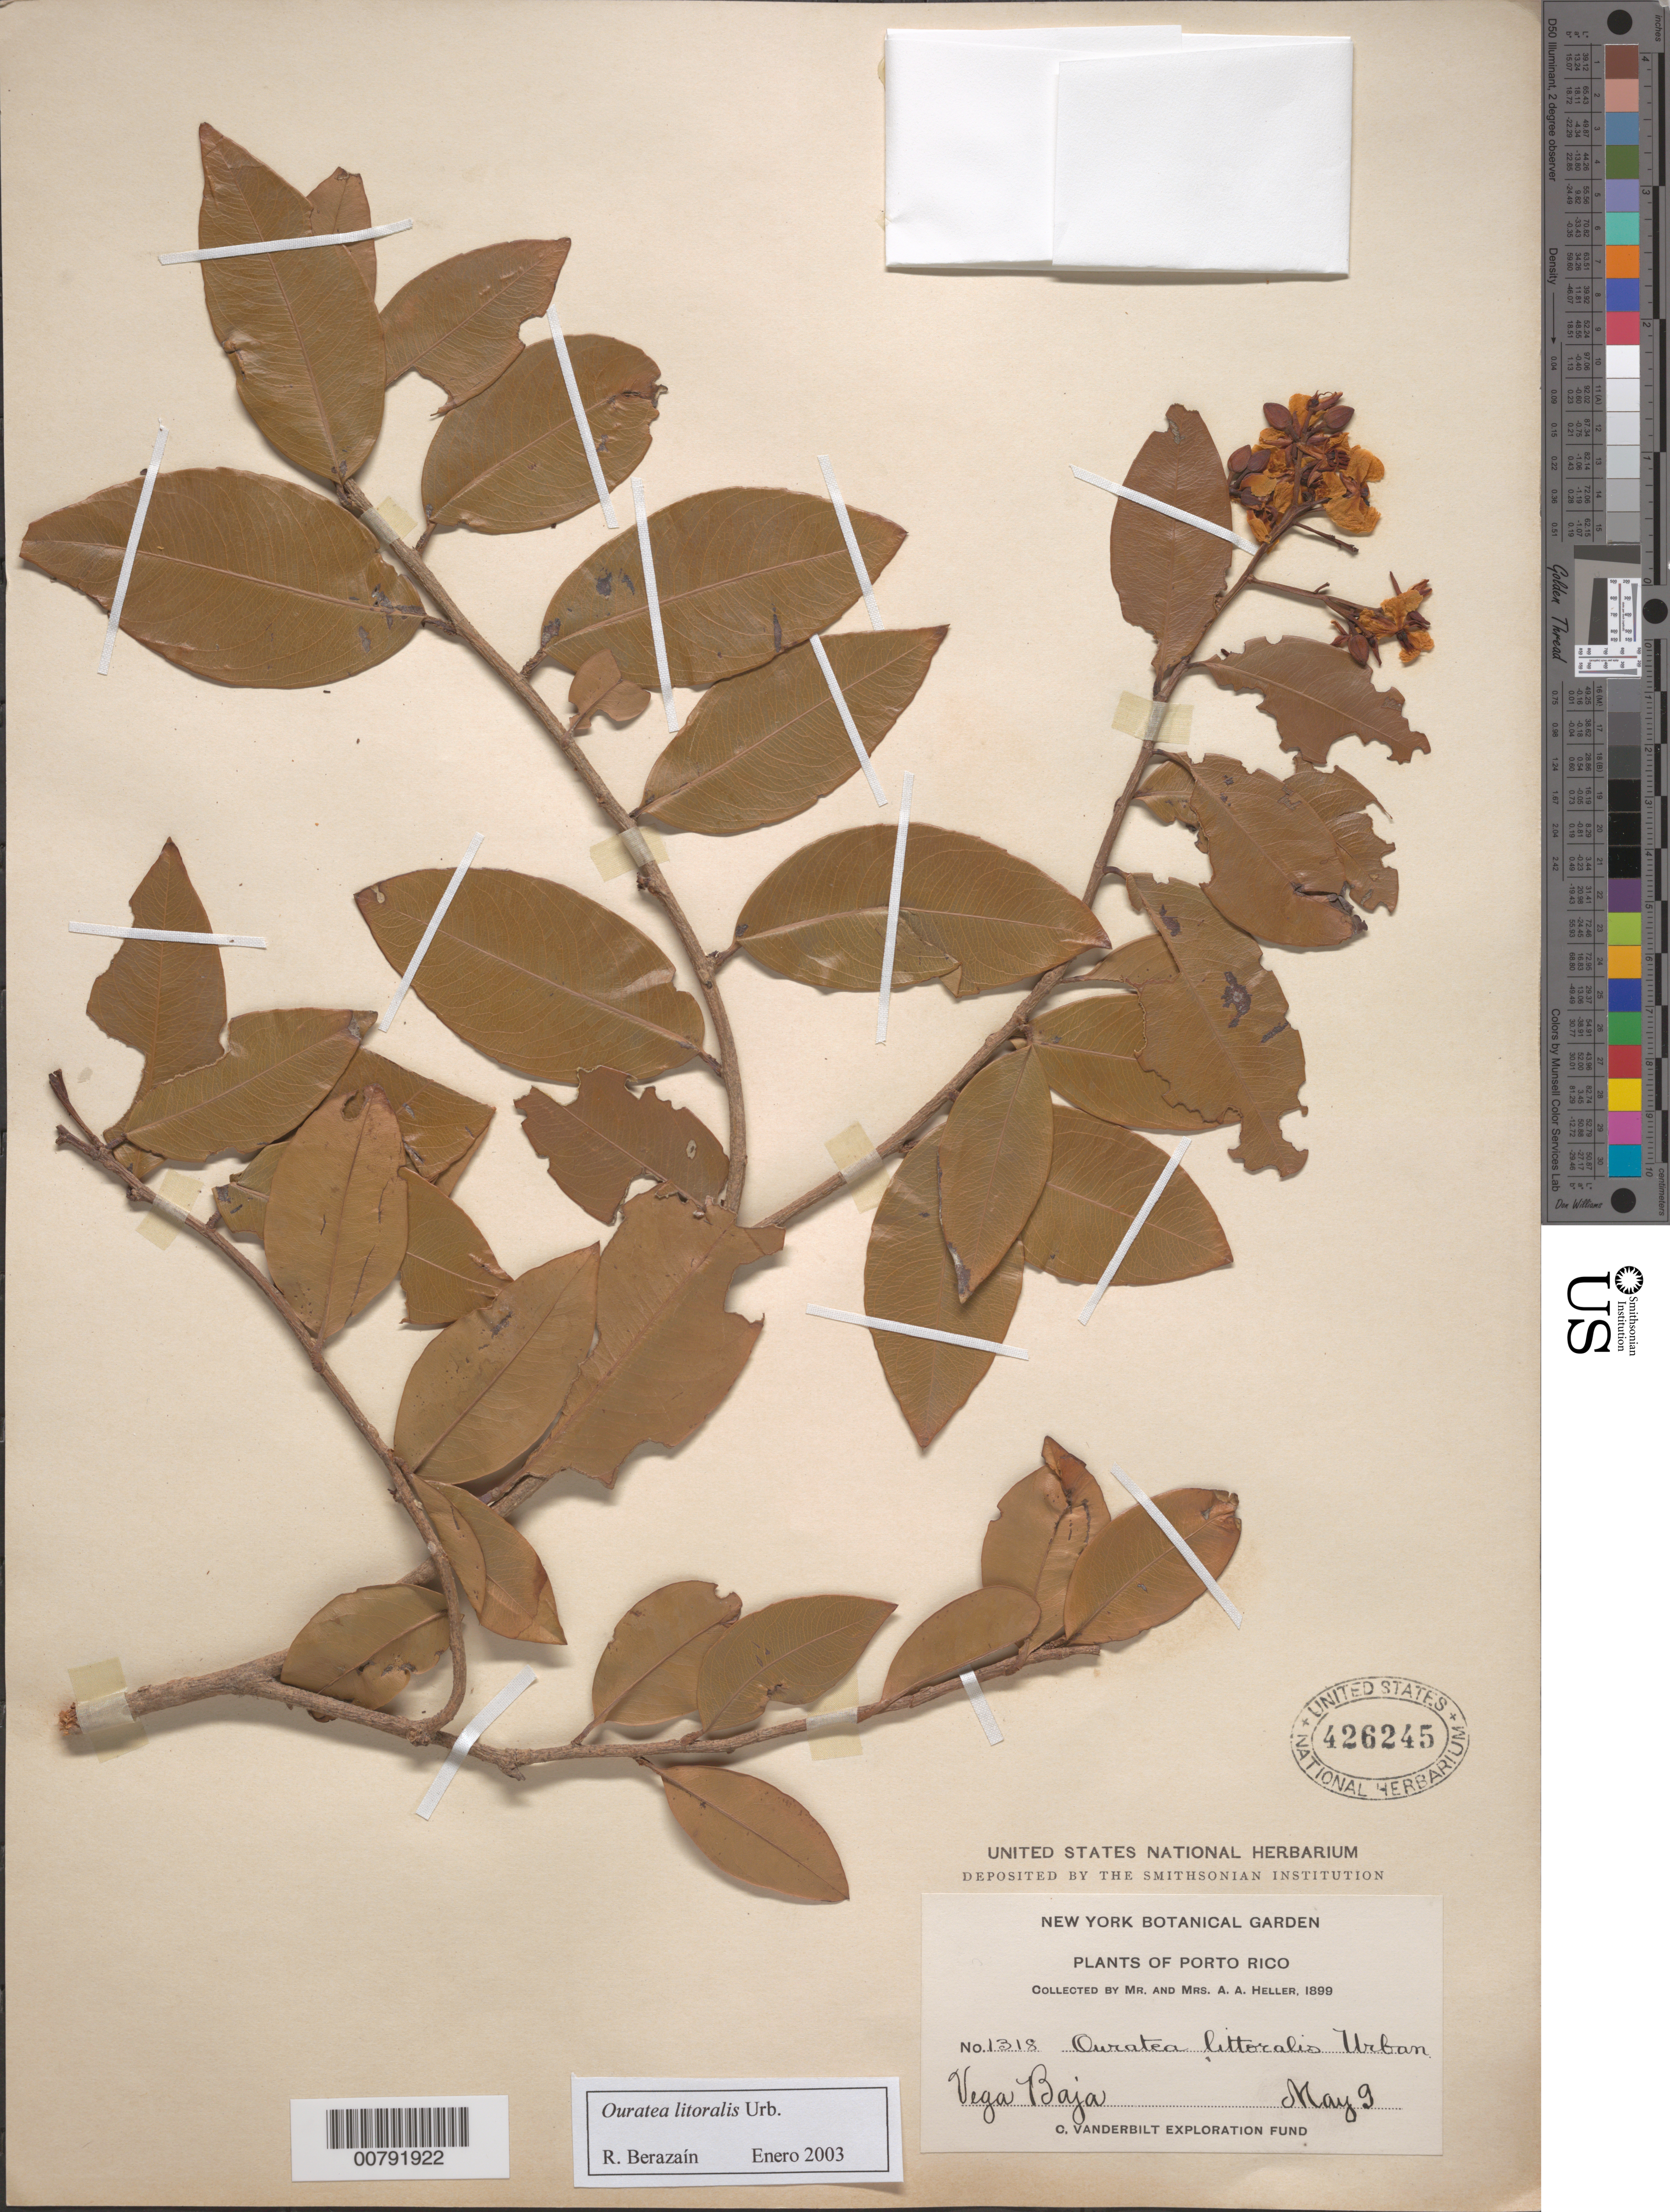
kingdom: Plantae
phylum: Tracheophyta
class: Magnoliopsida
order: Malpighiales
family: Ochnaceae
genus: Ouratea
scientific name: Ouratea littoralis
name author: Urb.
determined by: Berazaín, R.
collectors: A. A. Heller & E. G. Heller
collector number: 1318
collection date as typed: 09 May 1899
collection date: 1899-05-09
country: Puerto Rico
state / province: Vega Baja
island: Puerto Rico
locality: Vega Baja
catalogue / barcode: US 426245